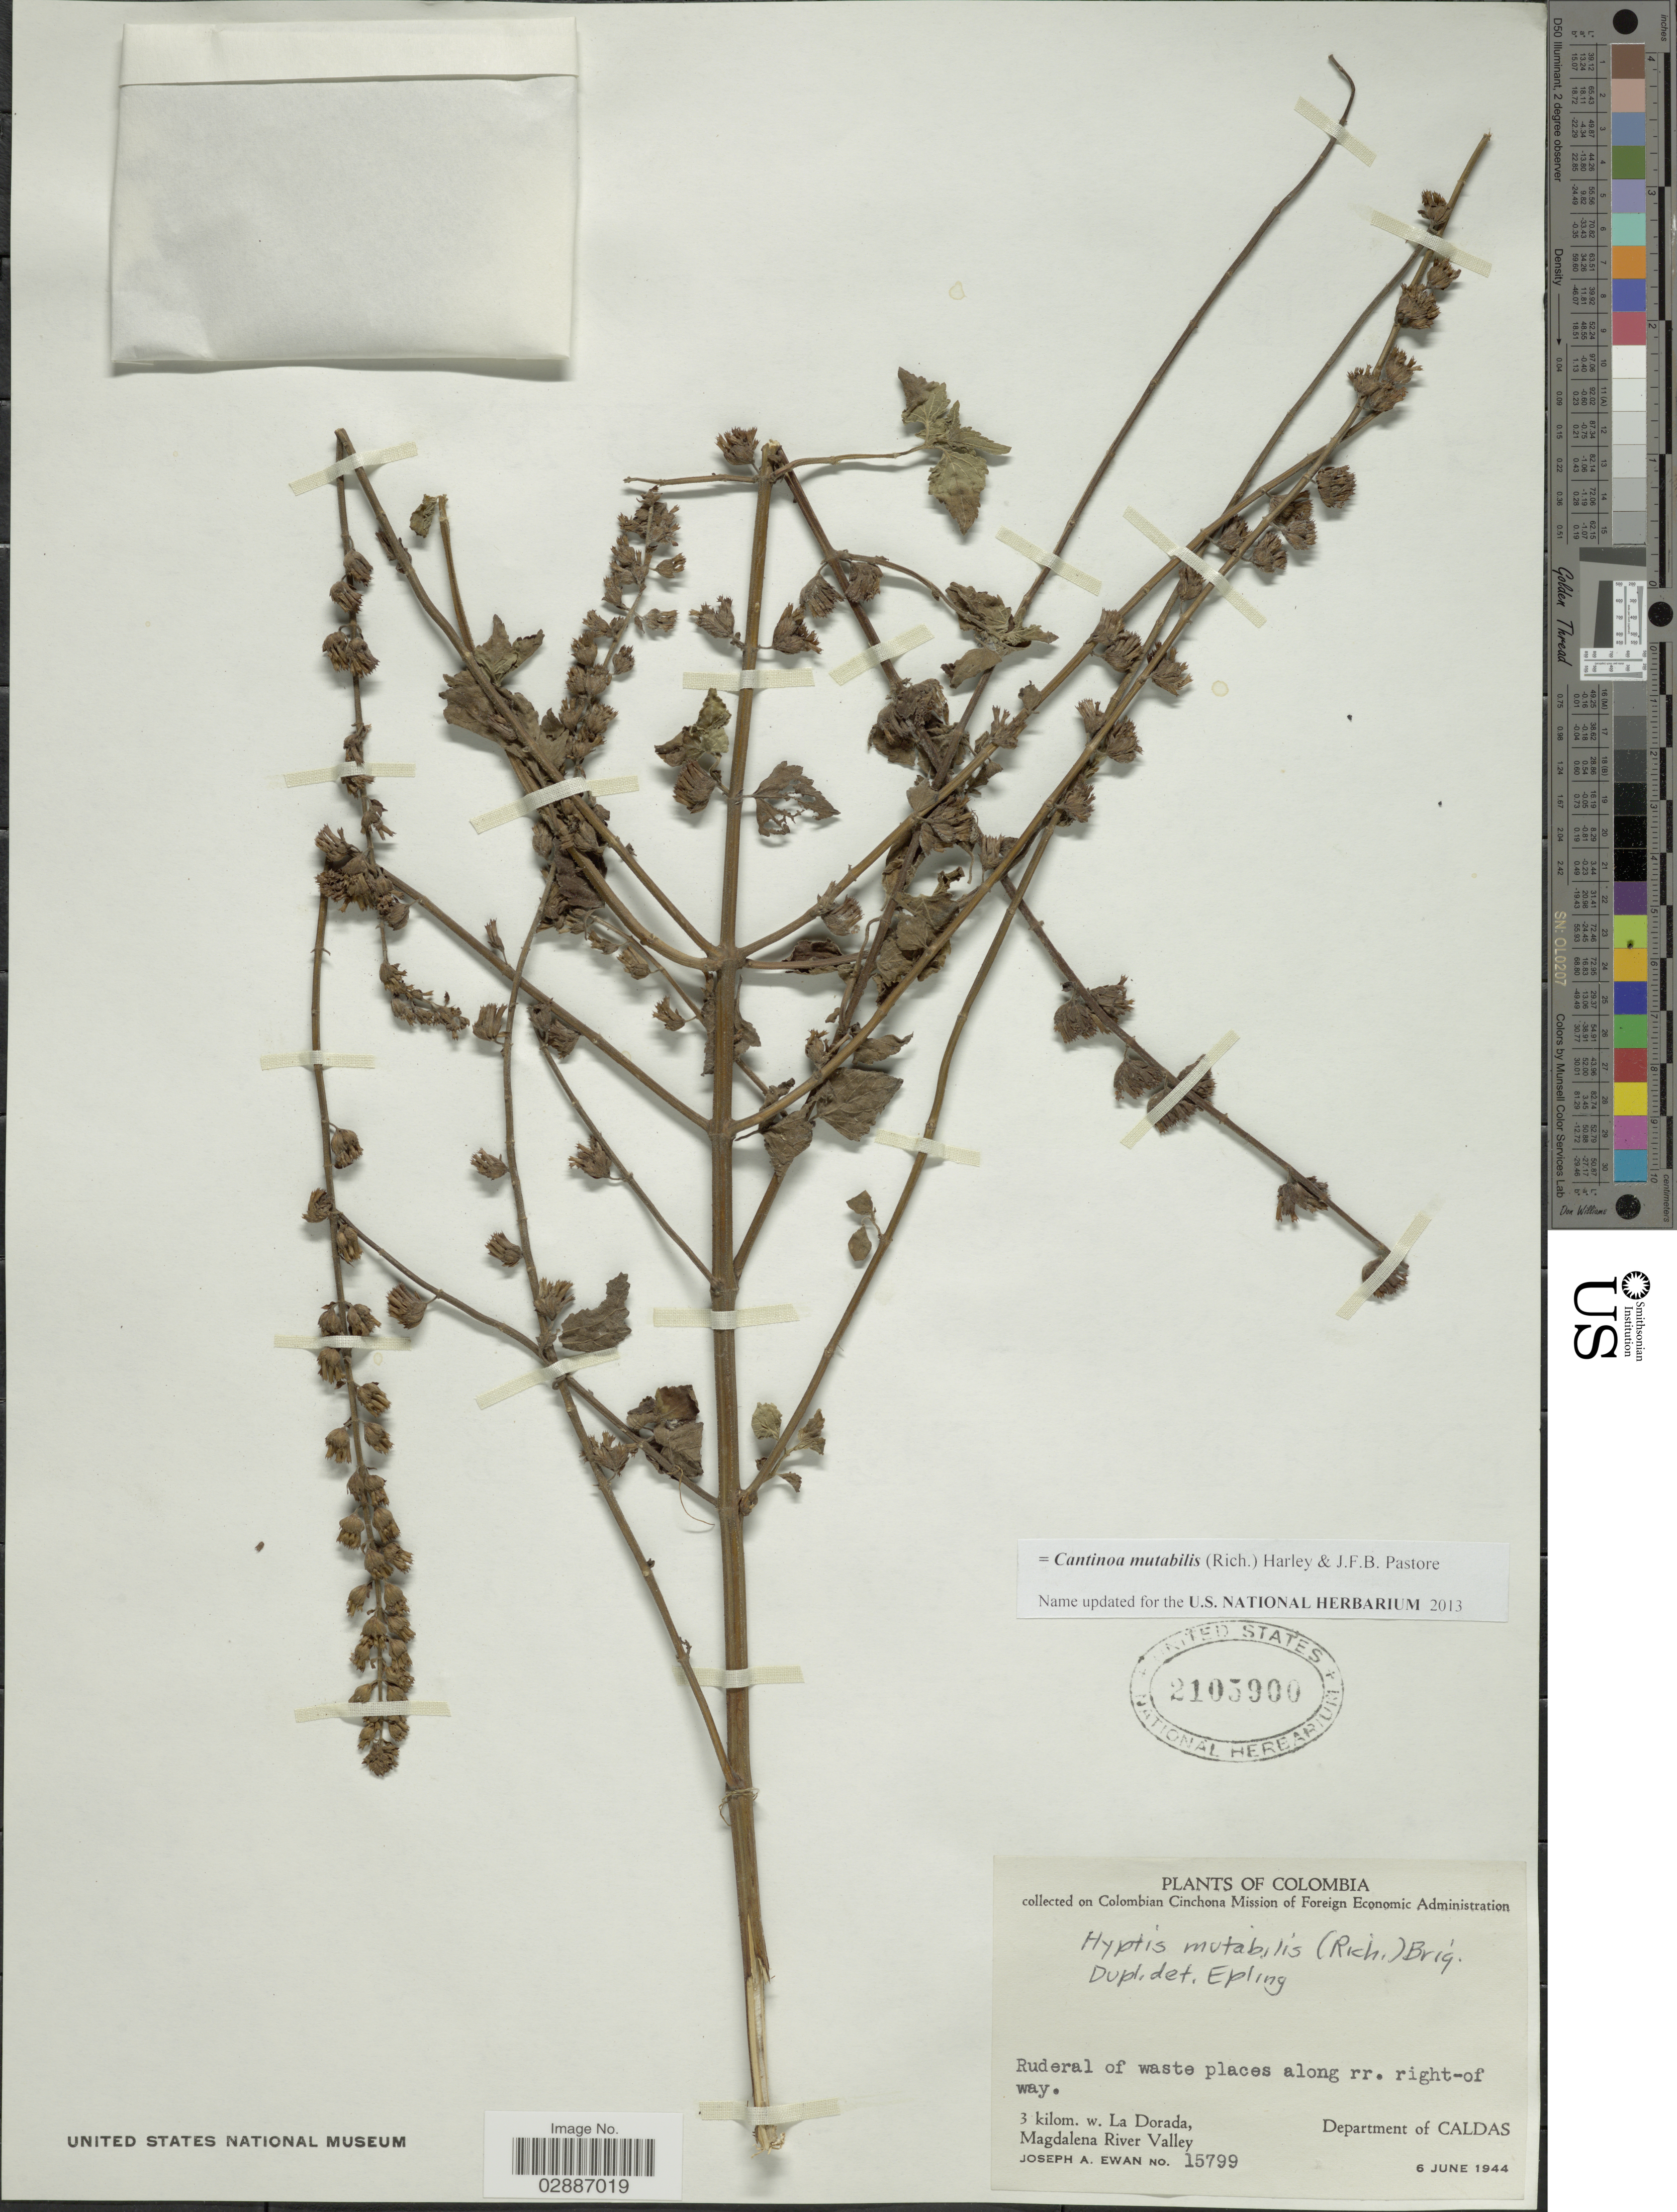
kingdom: Plantae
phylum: Tracheophyta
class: Magnoliopsida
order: Lamiales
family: Lamiaceae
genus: Cantinoa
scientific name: Cantinoa mutabilis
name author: (Epling) Harley & J.F.B. Pastore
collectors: J. A. Ewan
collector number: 15799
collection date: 1944-06-06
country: Colombia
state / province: Caldas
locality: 3 kilom. w. La Dorada, Magdalena River Valley. Department of Caldas.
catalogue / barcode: US 2105900